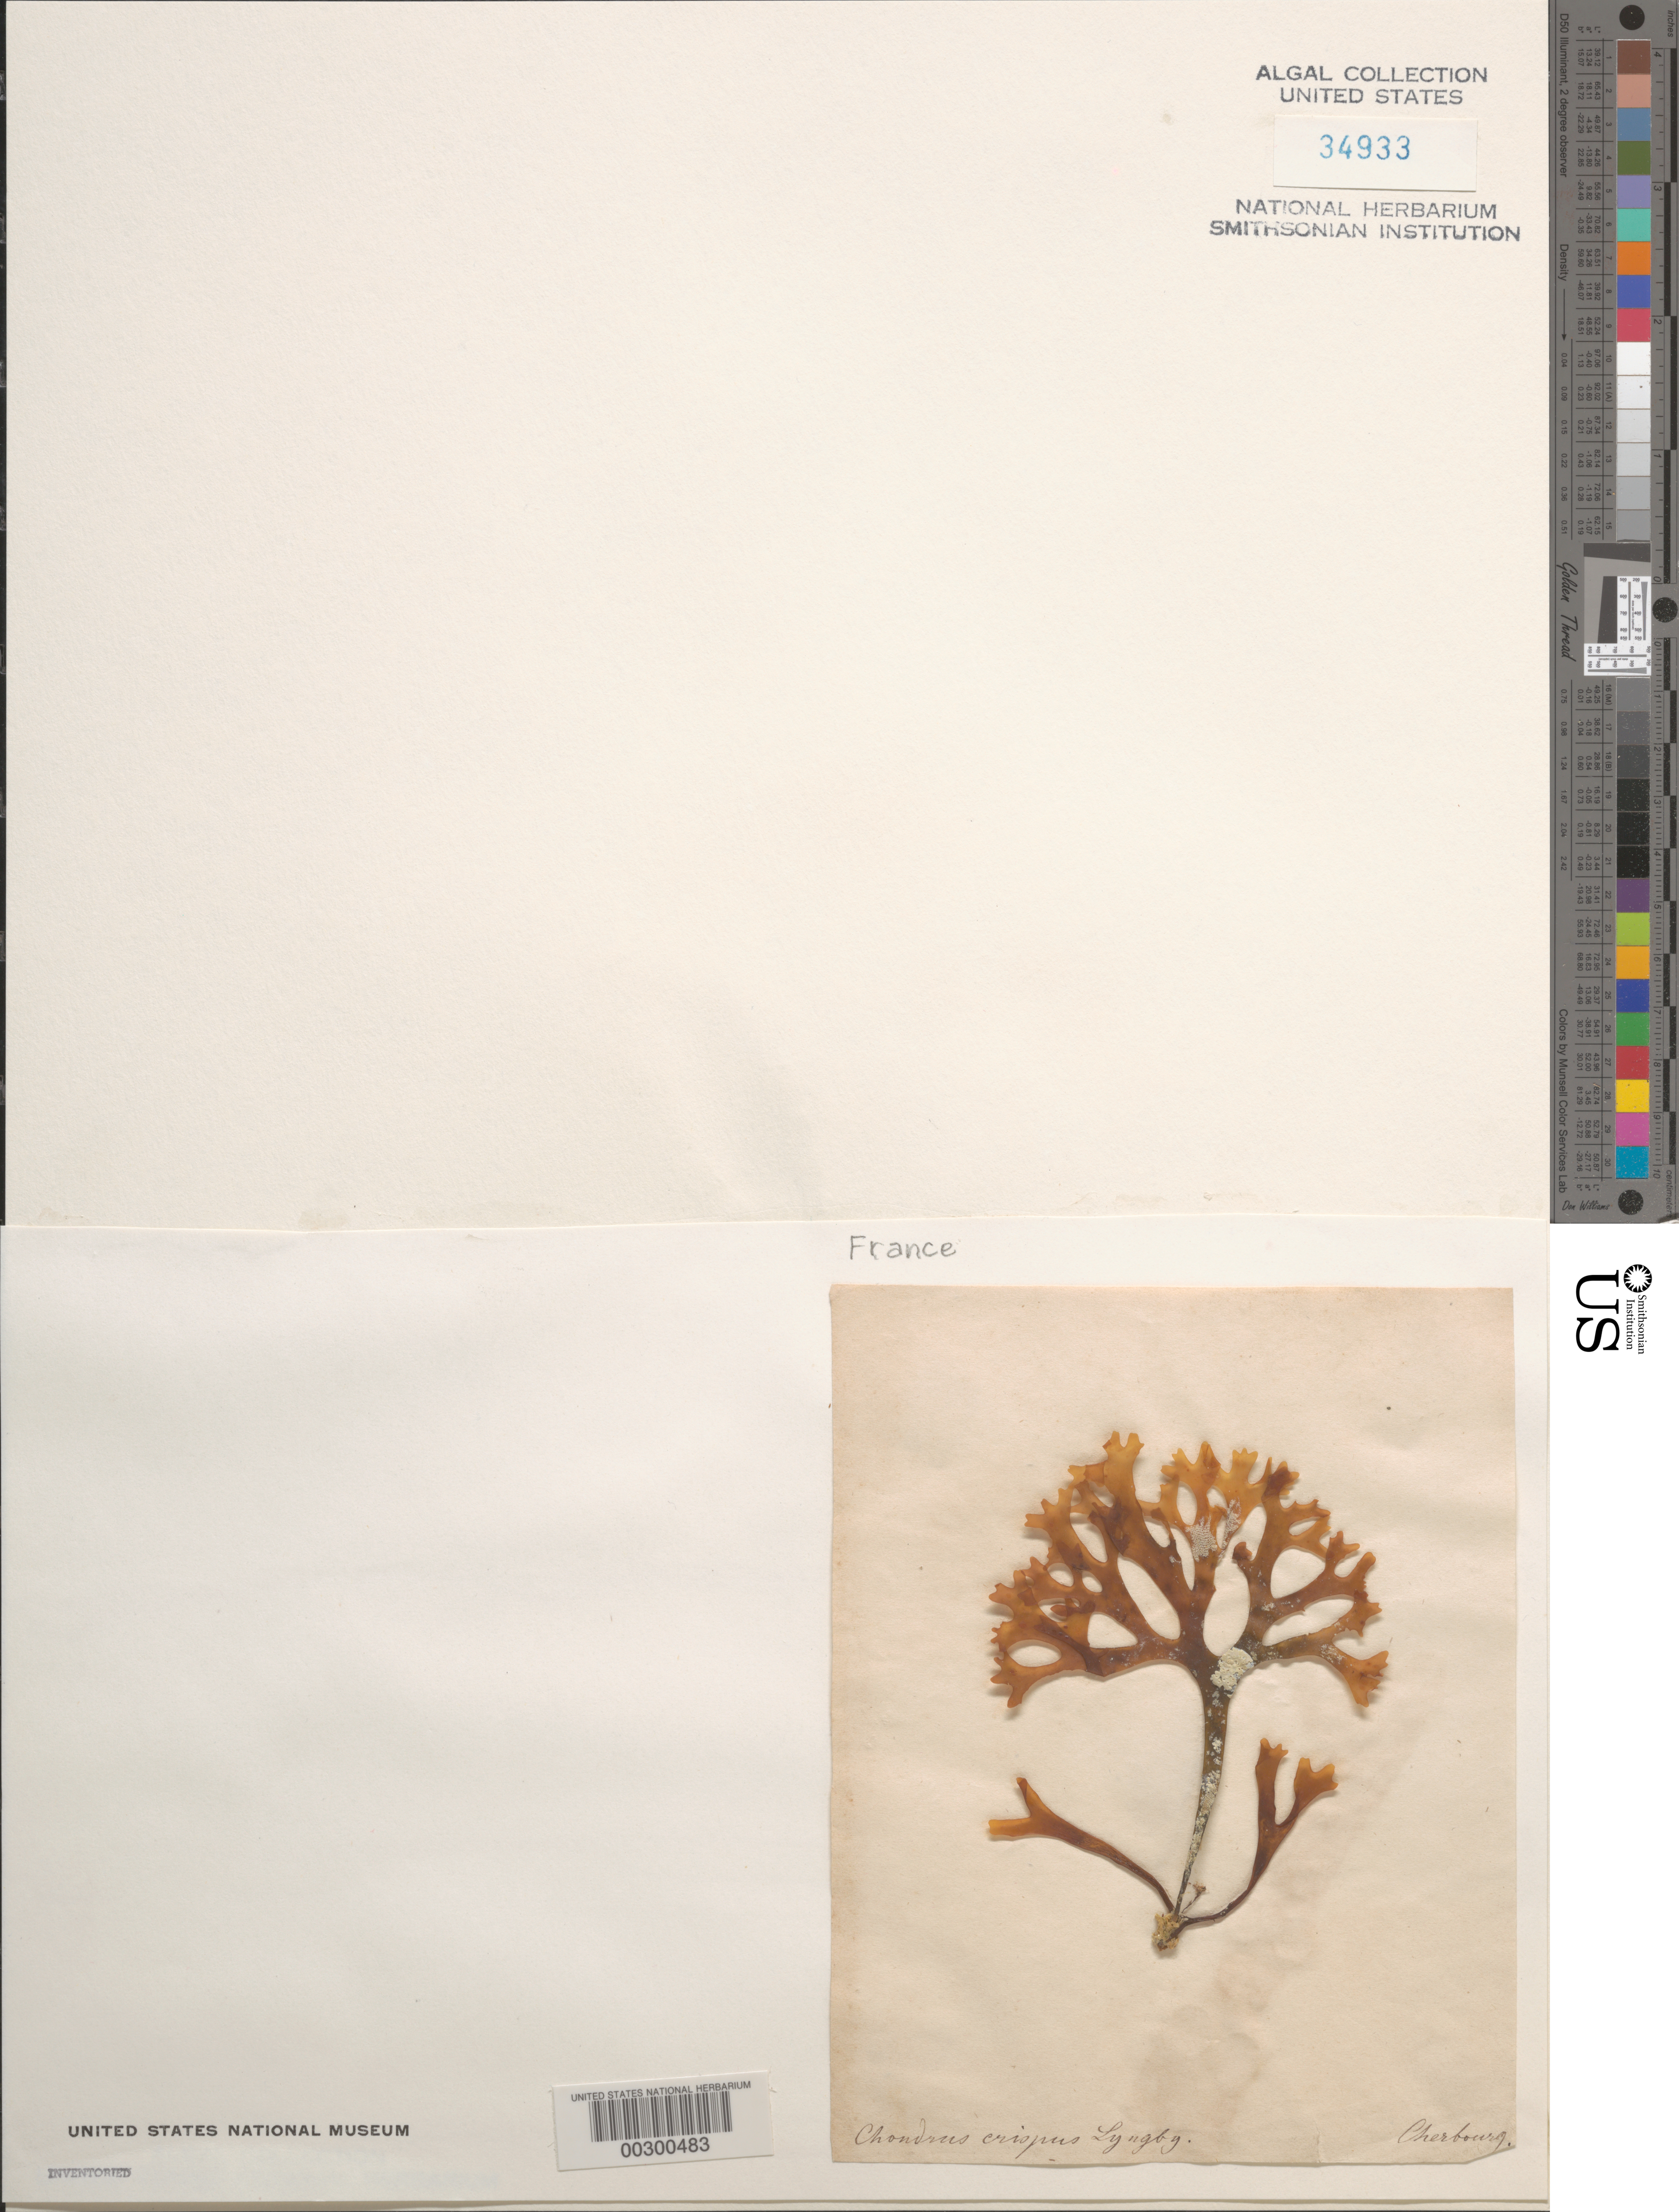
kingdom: Plantae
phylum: Rhodophyta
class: Florideophyceae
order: Gigartinales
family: Gigartinaceae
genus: Chondrus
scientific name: Chondrus crispus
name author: Stackh.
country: France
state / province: Normandie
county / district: Manche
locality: Cherbourg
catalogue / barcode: US 34933